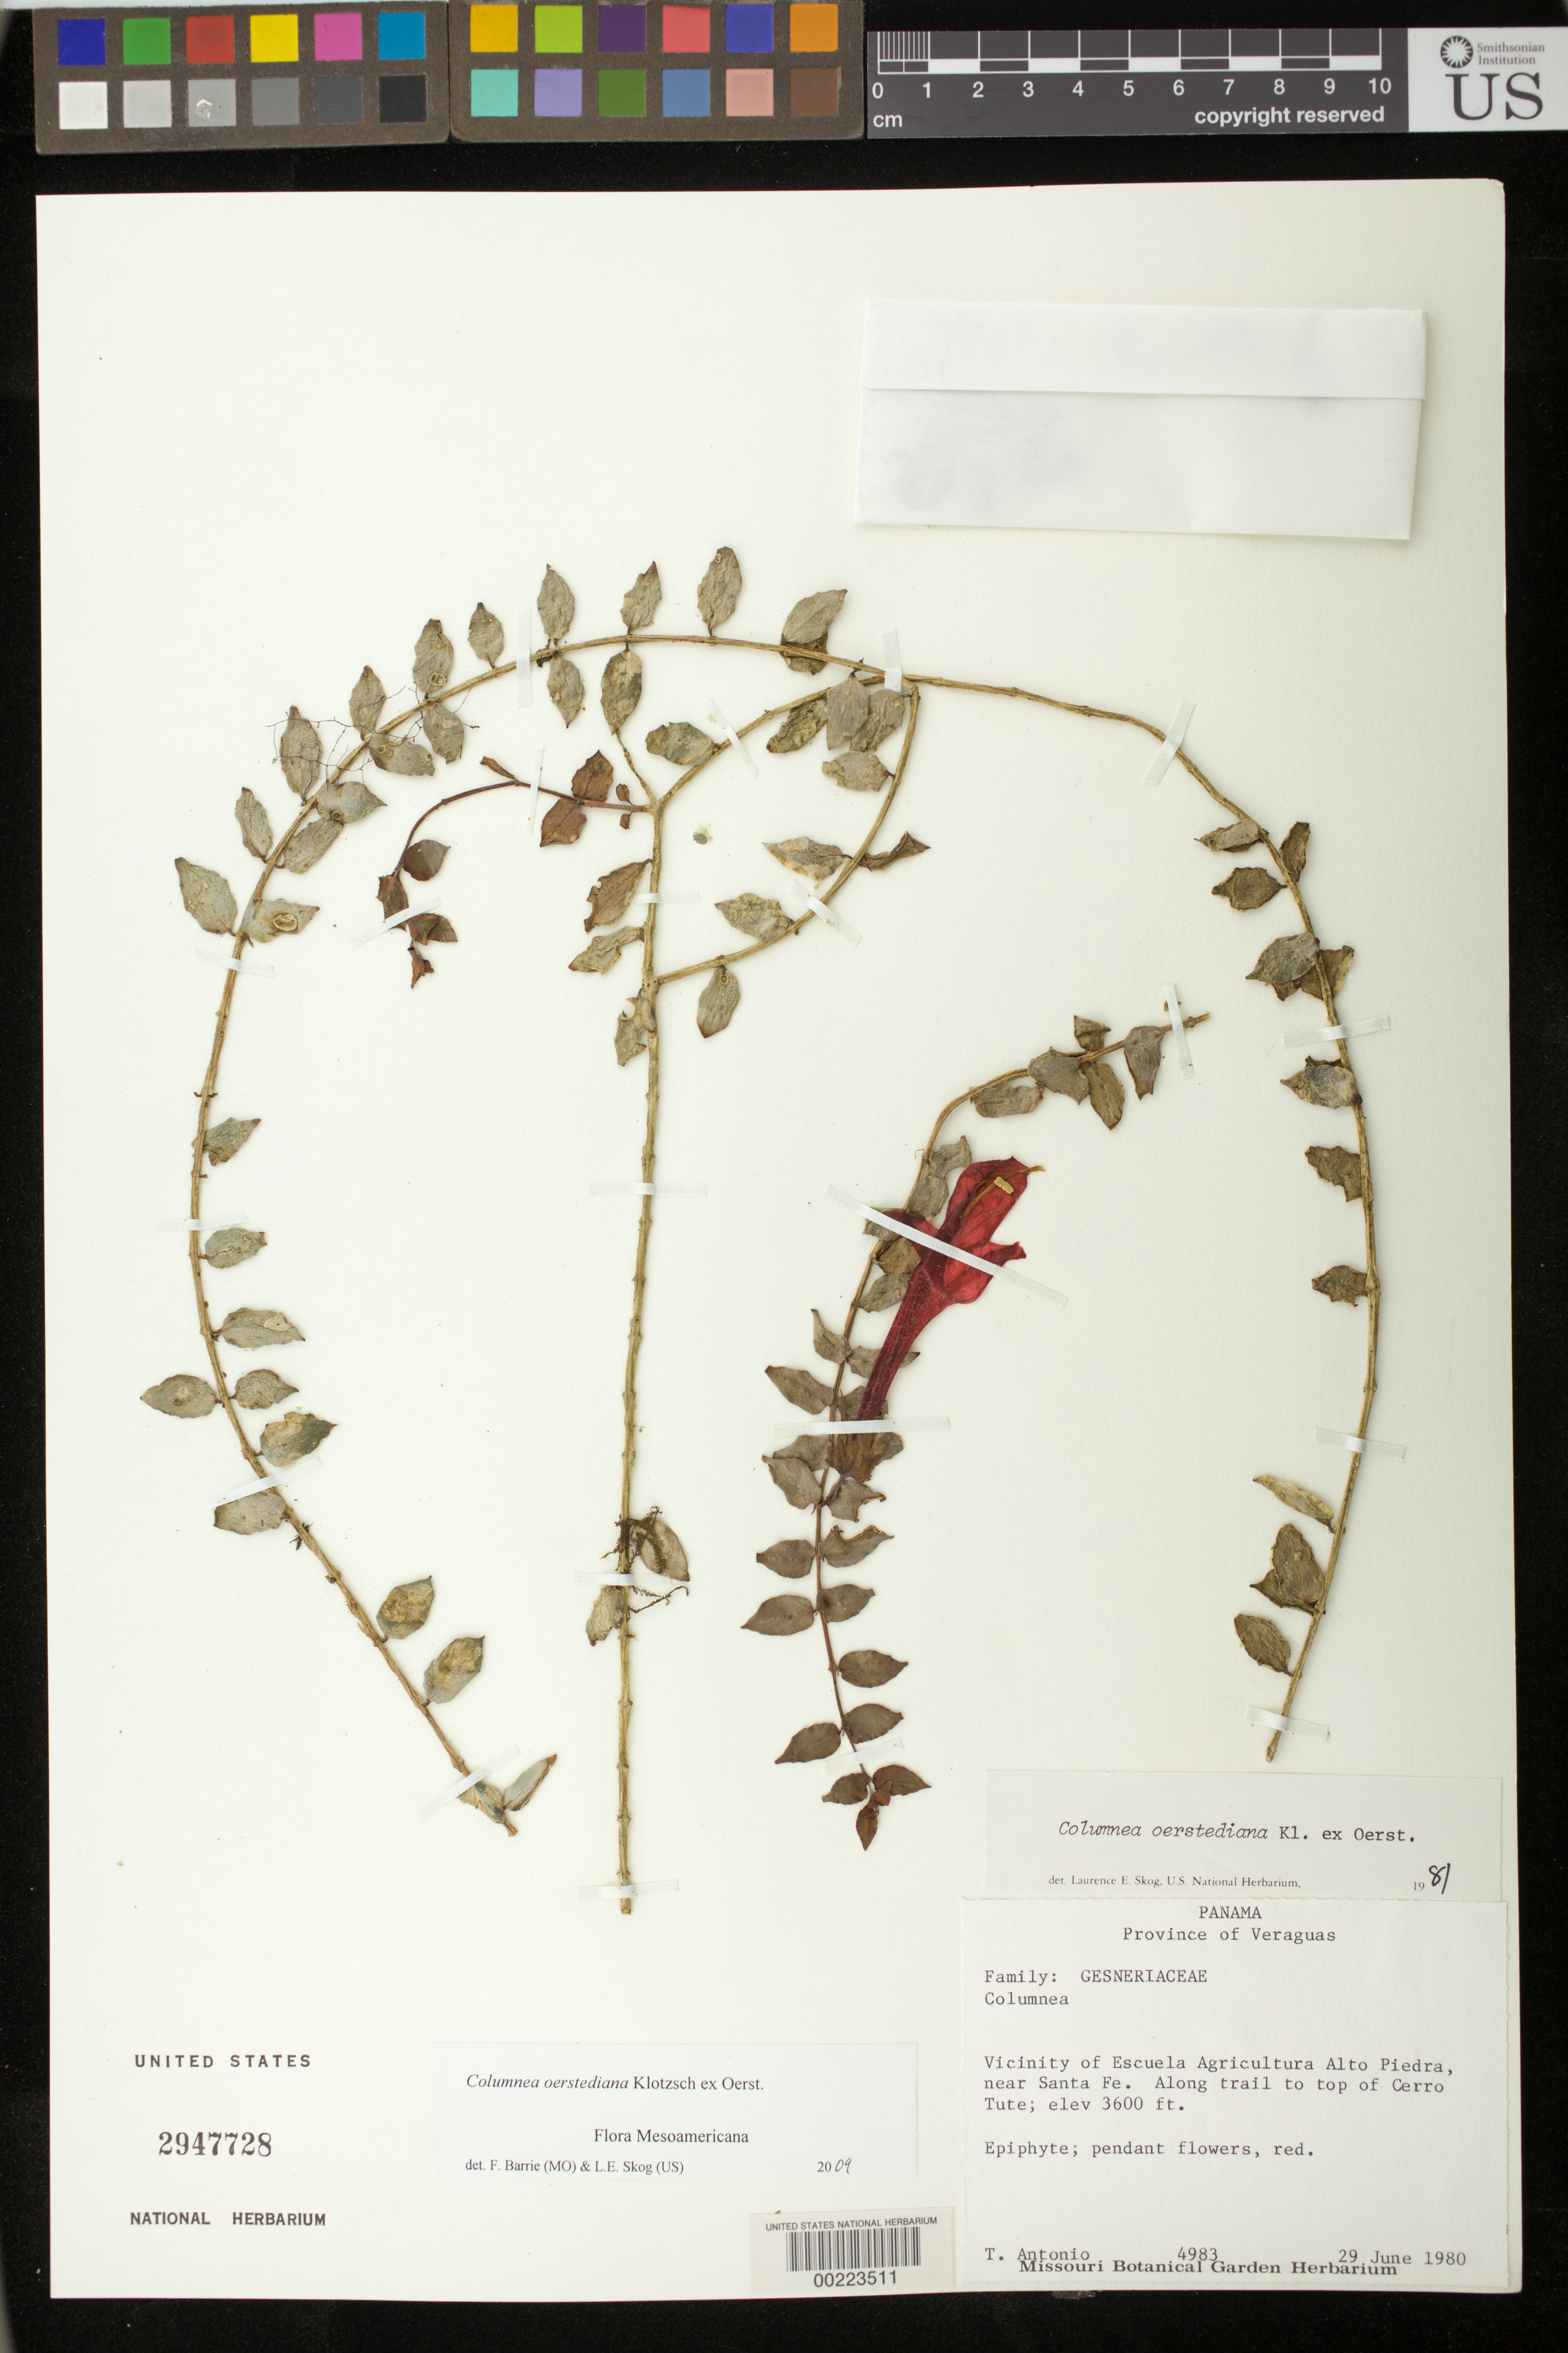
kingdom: Plantae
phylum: Tracheophyta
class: Magnoliopsida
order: Lamiales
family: Gesneriaceae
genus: Columnea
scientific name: Columnea oerstediana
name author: Klotzsch ex Oerst.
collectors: T. Antonio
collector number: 4983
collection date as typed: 29 Jun 1980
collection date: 1980-06-29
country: Panama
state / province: Veraguas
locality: Vicinity of Escuela Agricultura Alto Piedra, near Santa Fe, along trail to top of Cerro Tute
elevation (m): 1097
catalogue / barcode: US 2947728